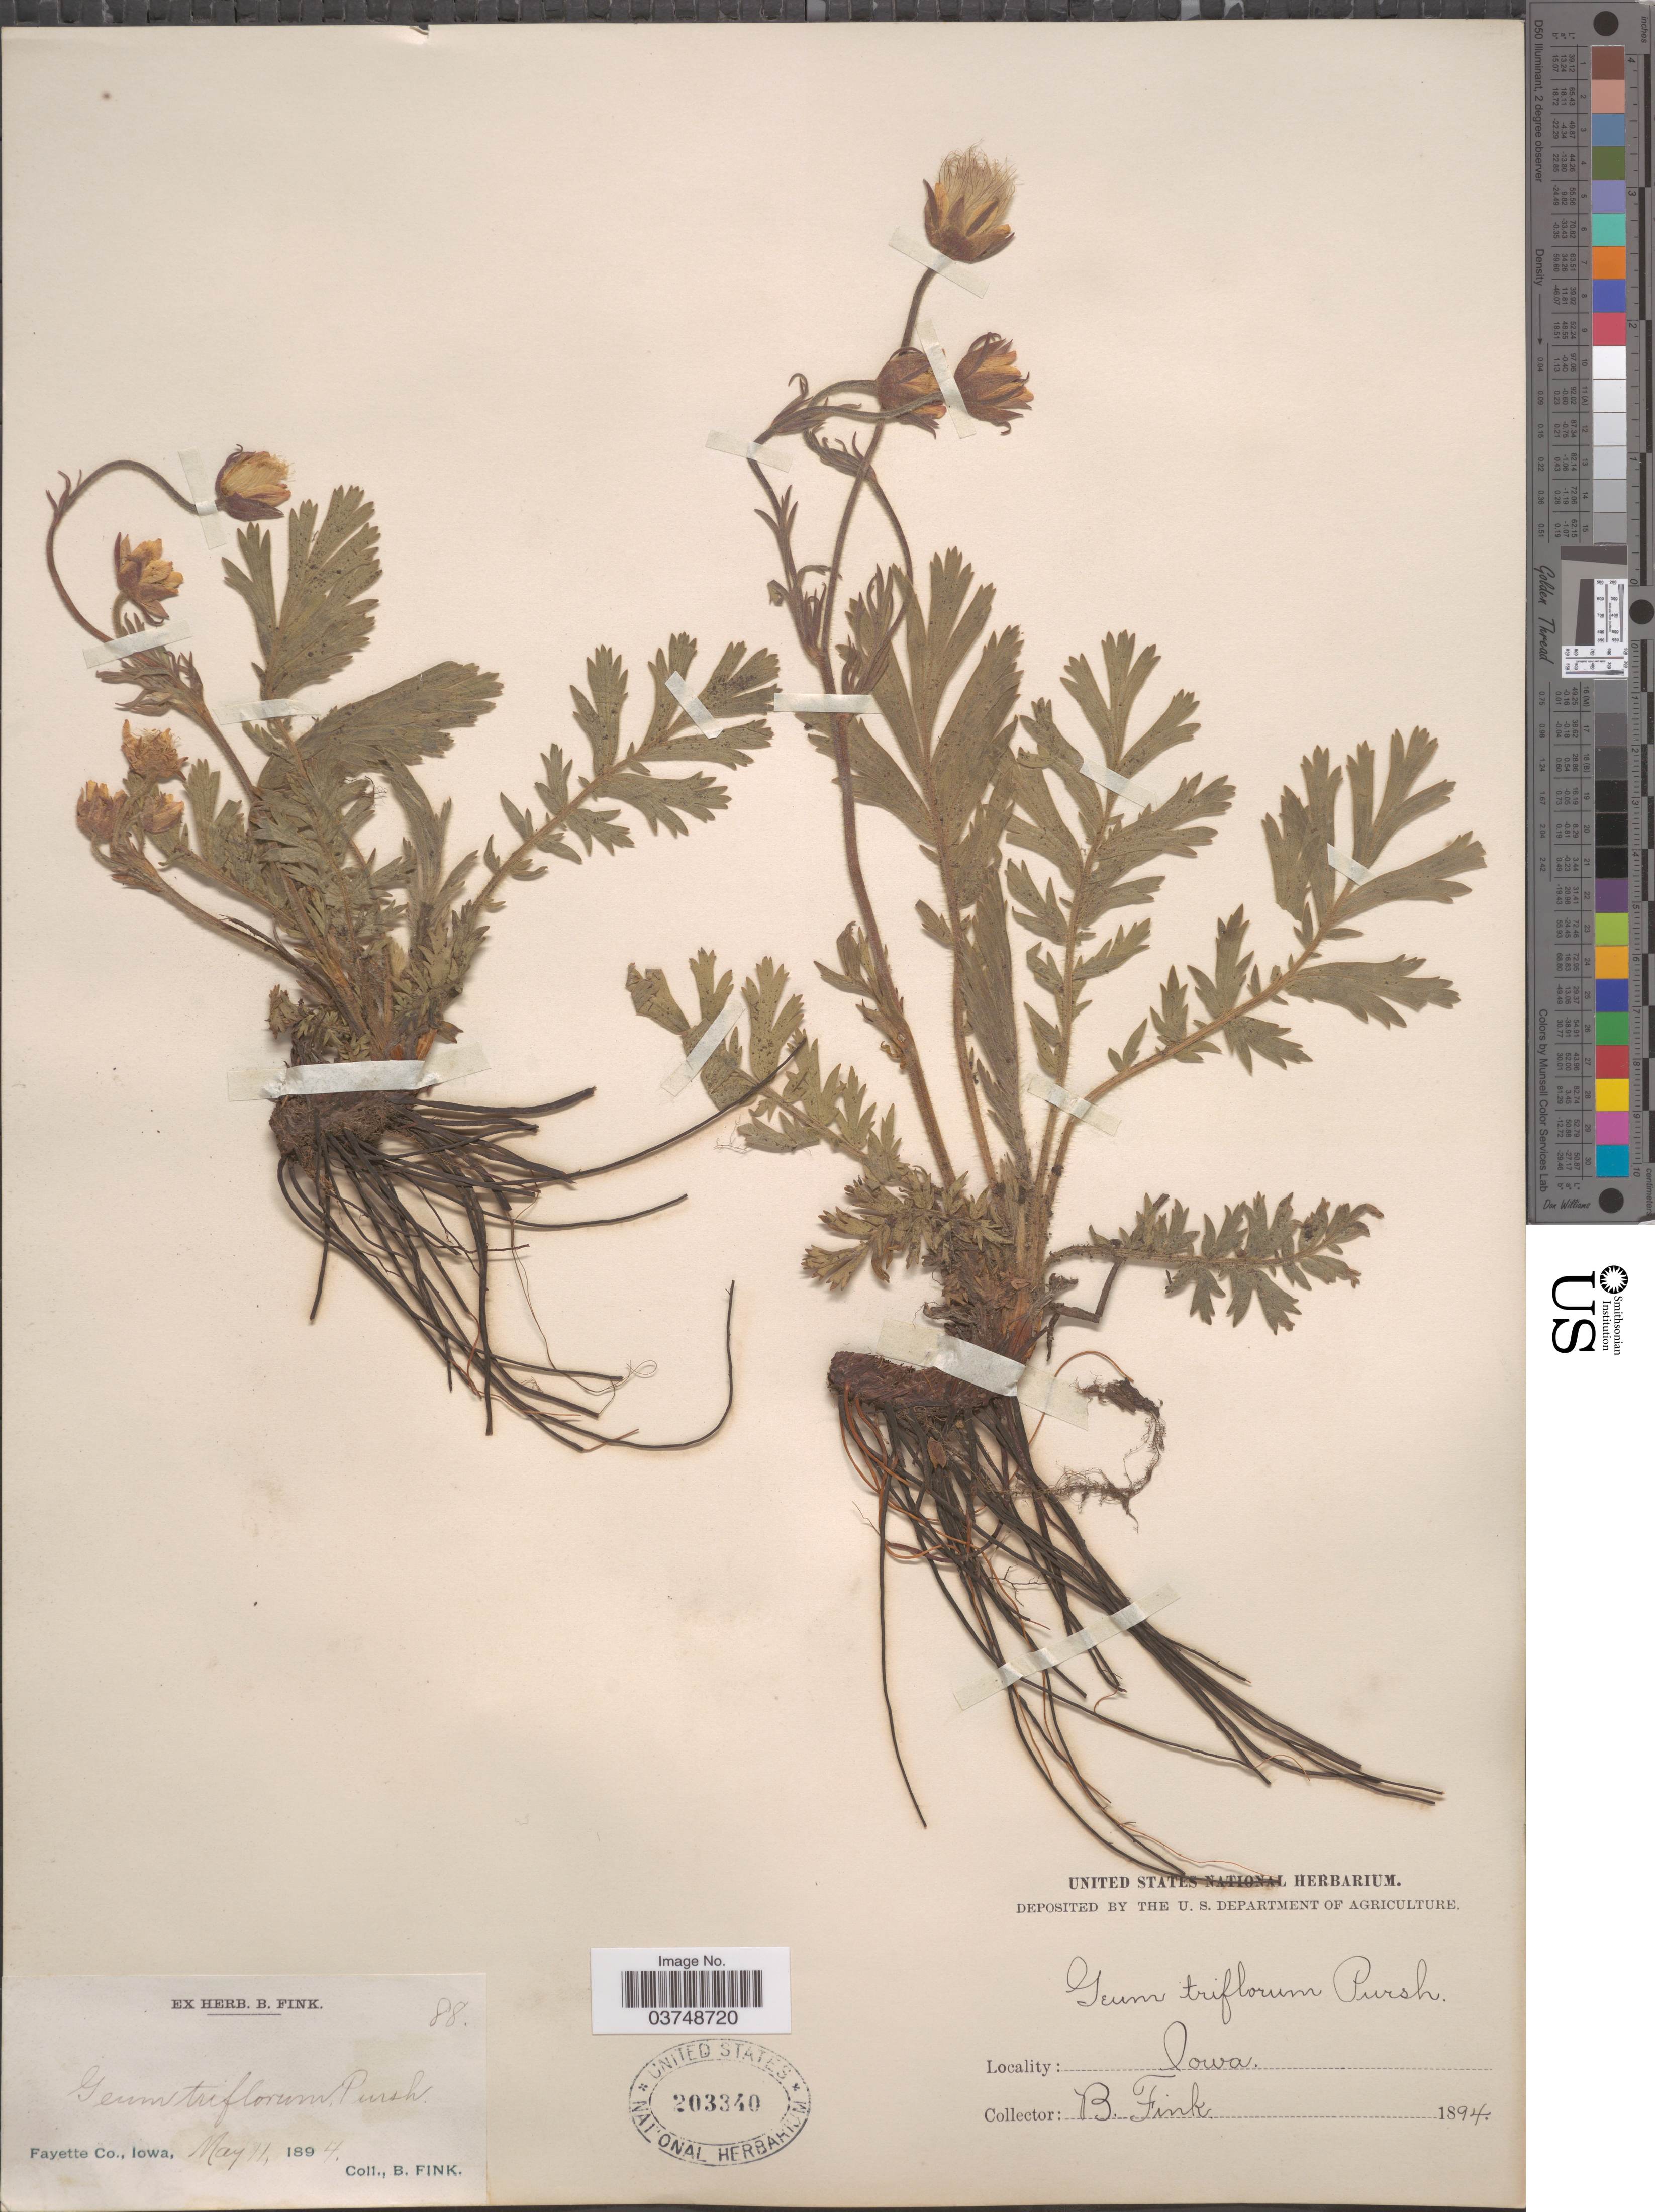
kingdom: Plantae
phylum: Tracheophyta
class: Magnoliopsida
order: Rosales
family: Rosaceae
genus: Geum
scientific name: Geum triflorum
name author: Pursh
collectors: B. Fink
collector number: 88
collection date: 1894-05-11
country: United States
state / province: Iowa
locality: Fayette Co.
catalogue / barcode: US 203340